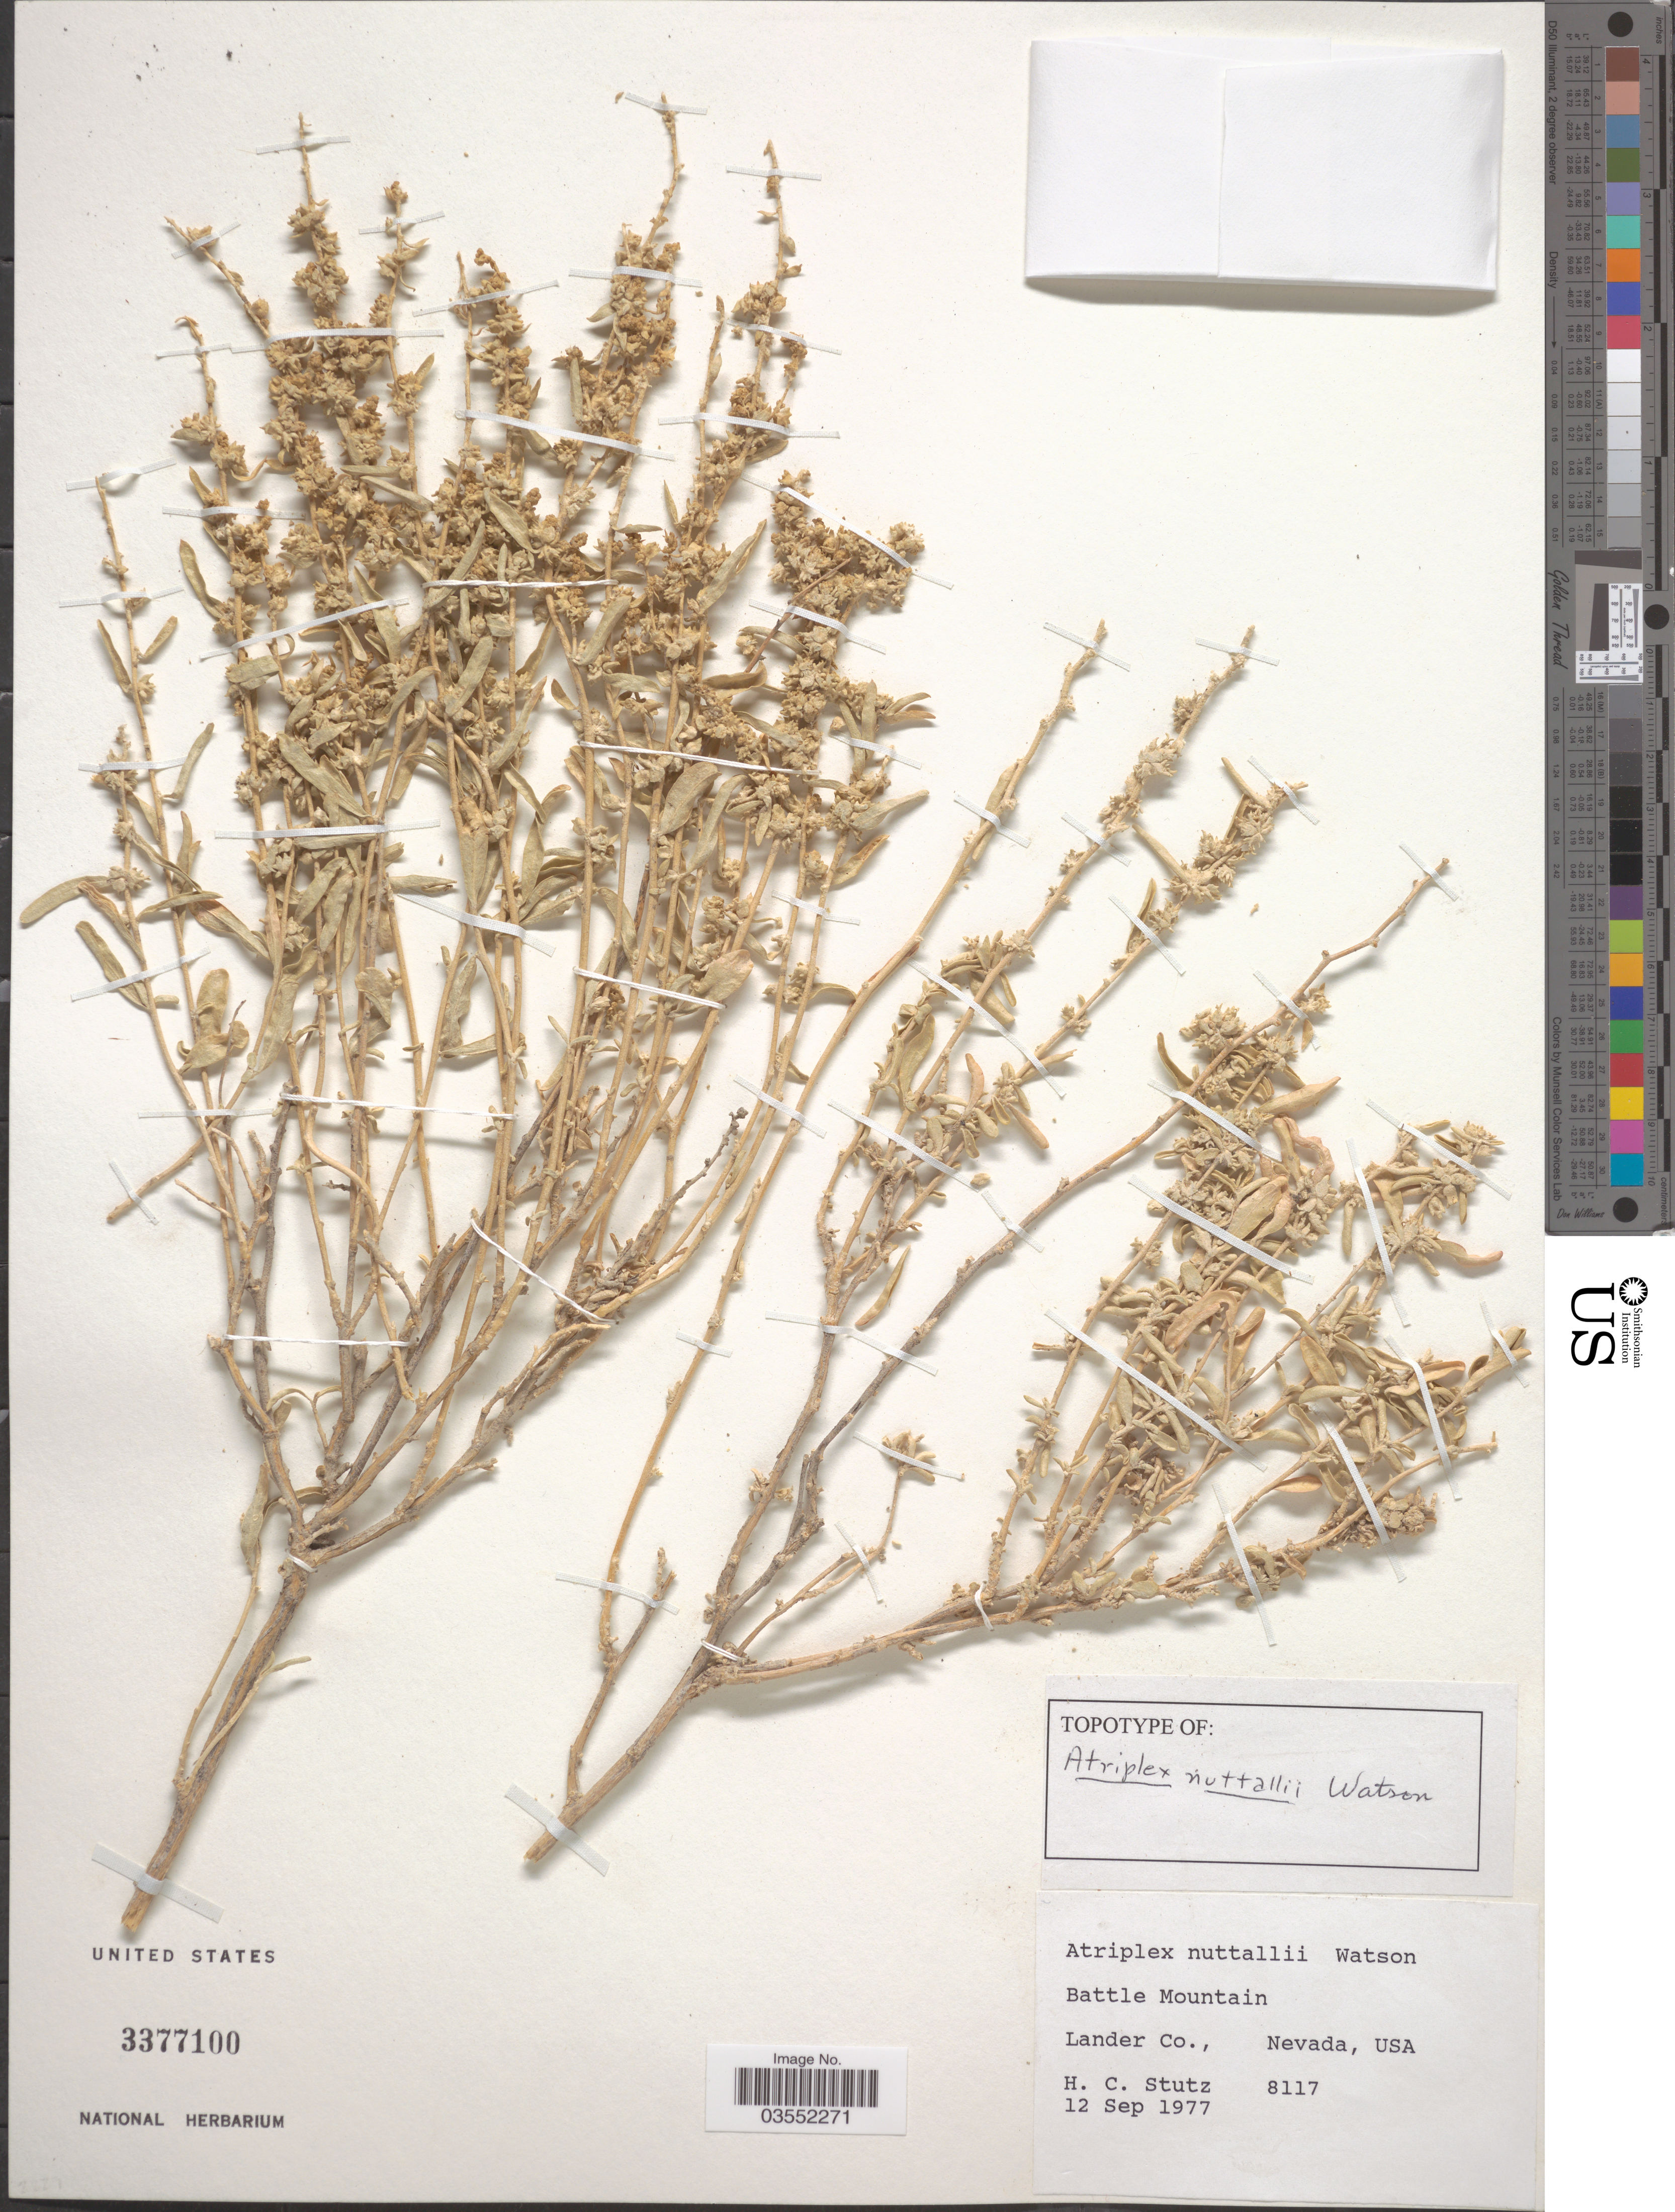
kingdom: Plantae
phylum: Tracheophyta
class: Magnoliopsida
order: Caryophyllales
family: Amaranthaceae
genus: Atriplex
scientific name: Atriplex nuttallii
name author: S. Watson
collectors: H. Stutz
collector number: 8117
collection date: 1977-09-12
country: United States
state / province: Nevada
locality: Battle Mountain, Lander Co.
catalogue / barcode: US 3377100